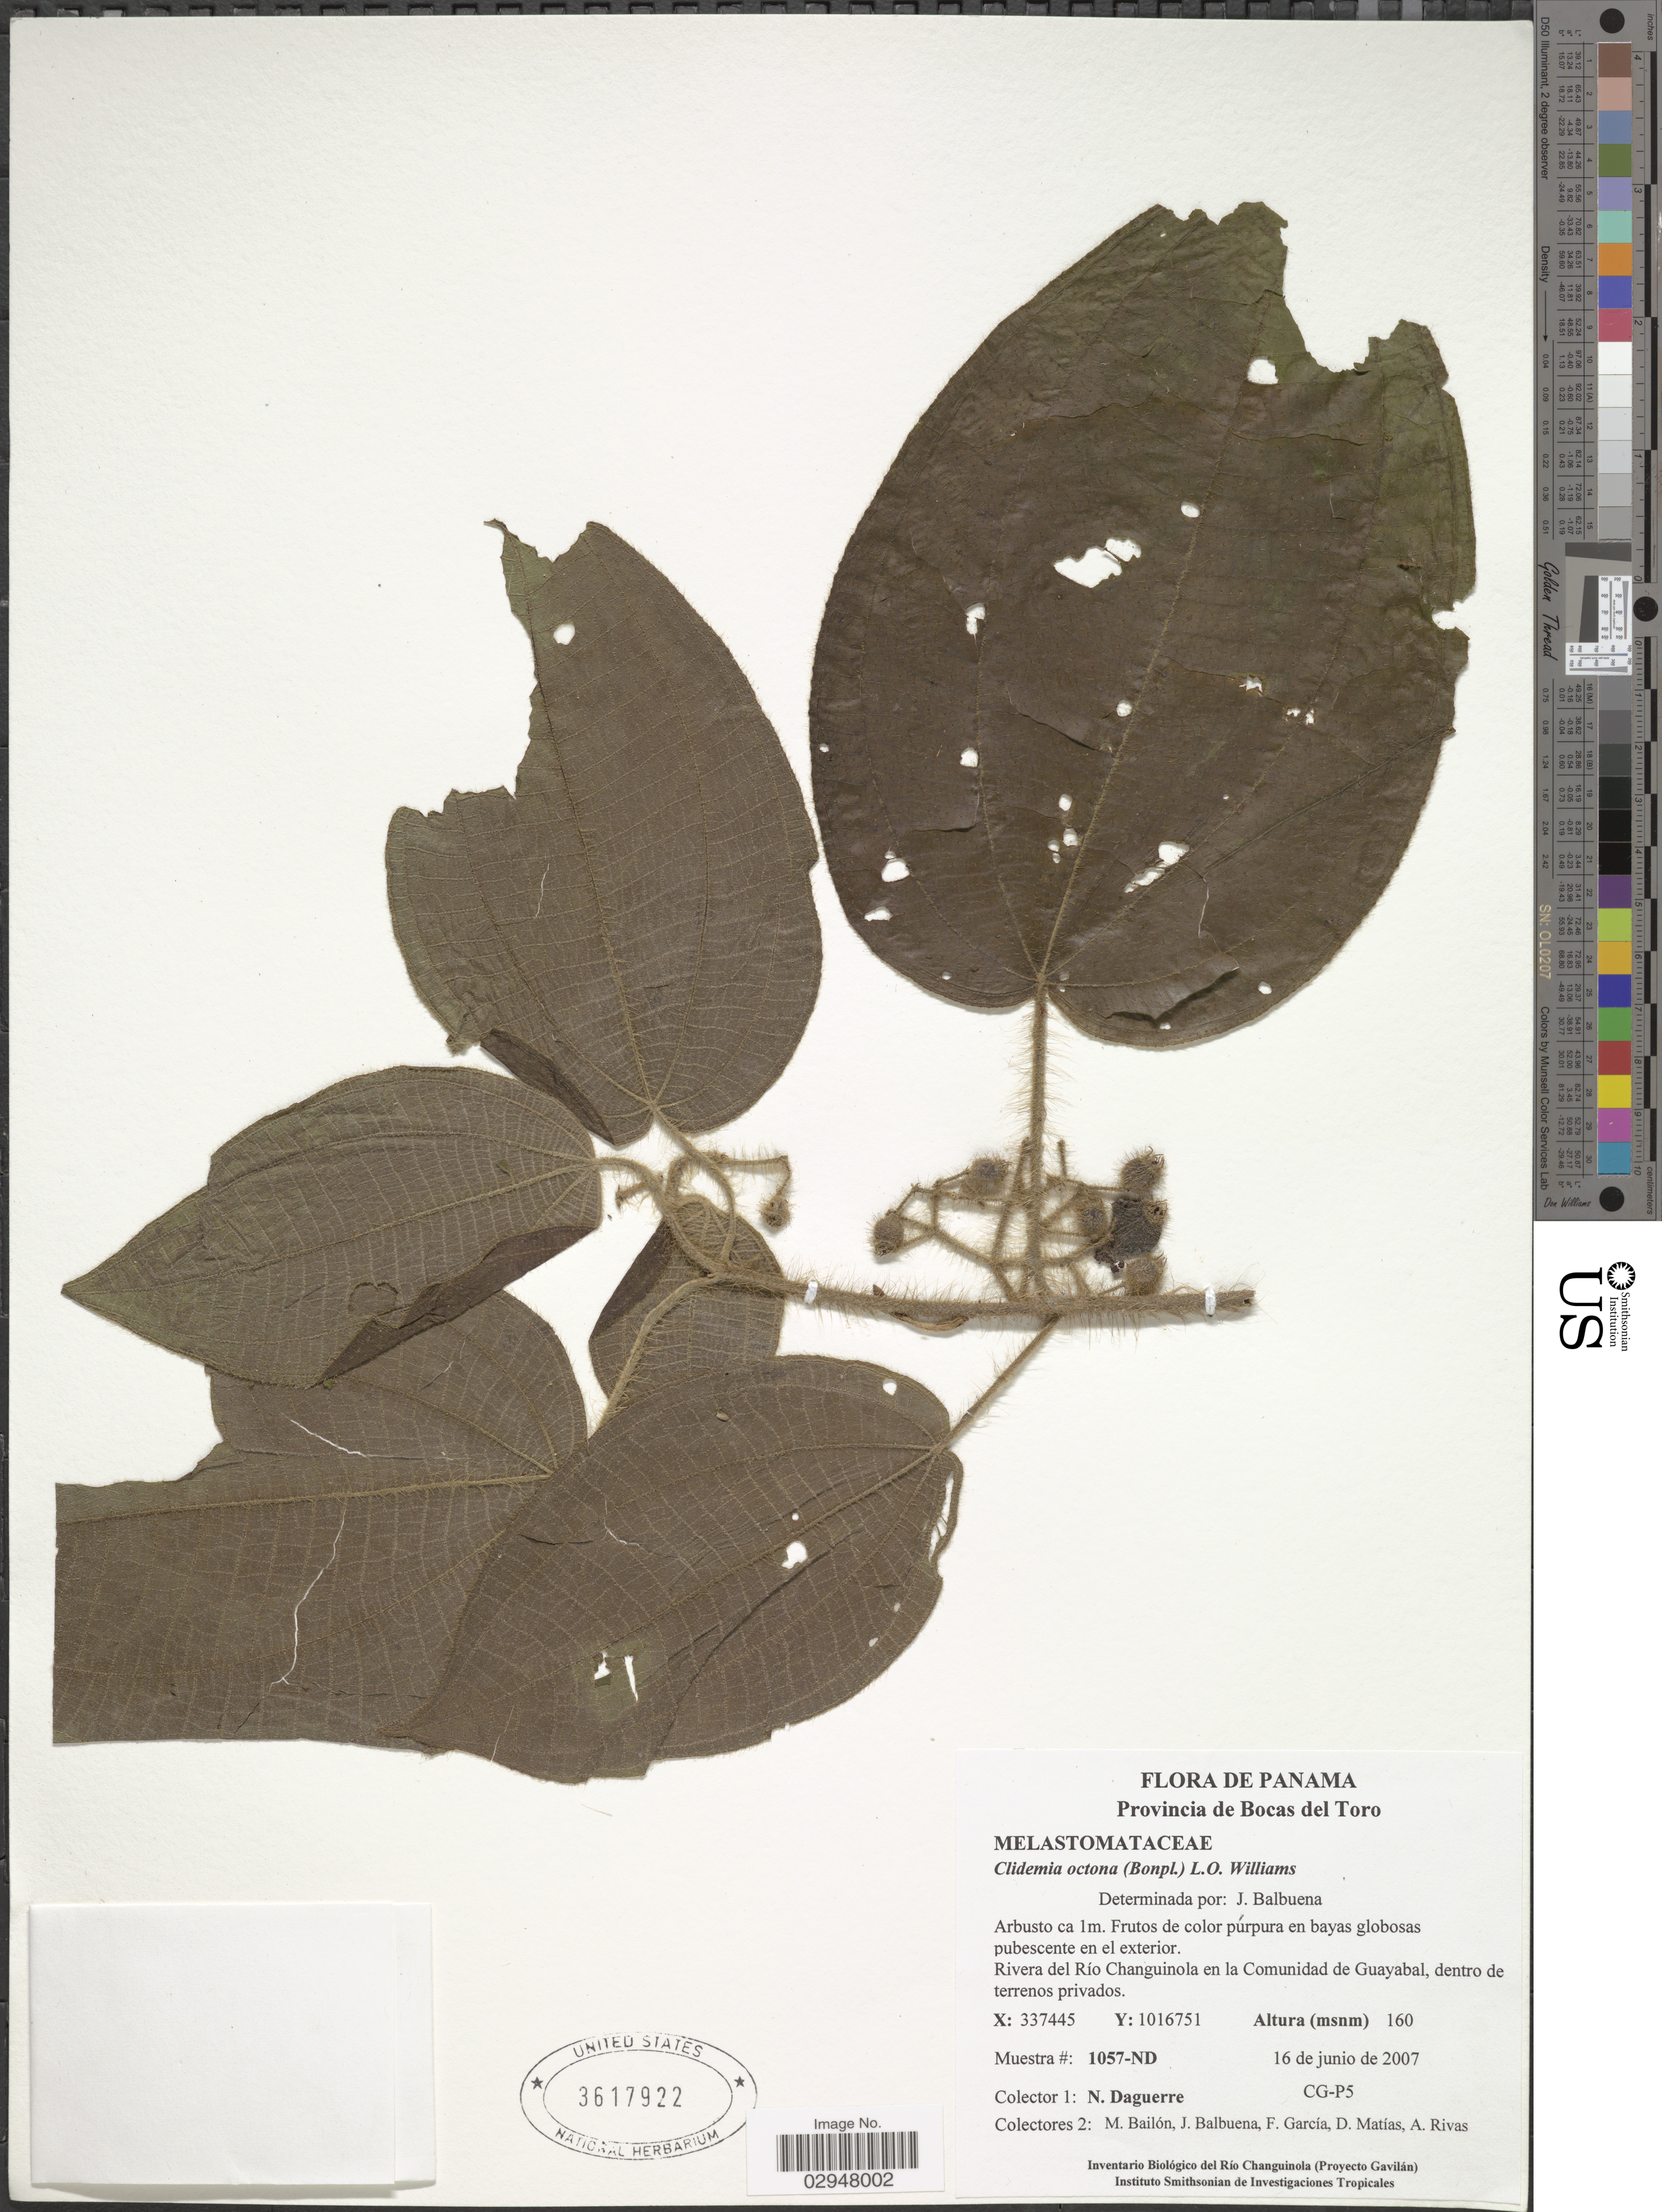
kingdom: Plantae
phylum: Tracheophyta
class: Magnoliopsida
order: Myrtales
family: Melastomataceae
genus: Clidemia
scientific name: Clidemia octona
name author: (Bonpl.) L.O. Williams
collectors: N. Daguerre, M. Bailón, J. Balbuena, F. Garcia & et al.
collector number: CG-P5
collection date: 2007-06-16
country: Panama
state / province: Bocas del Toro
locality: Rivera del Río Changuinola en la Comunidad de Guayabal, dentro de terrenos privados.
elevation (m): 160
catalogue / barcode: US 3617922